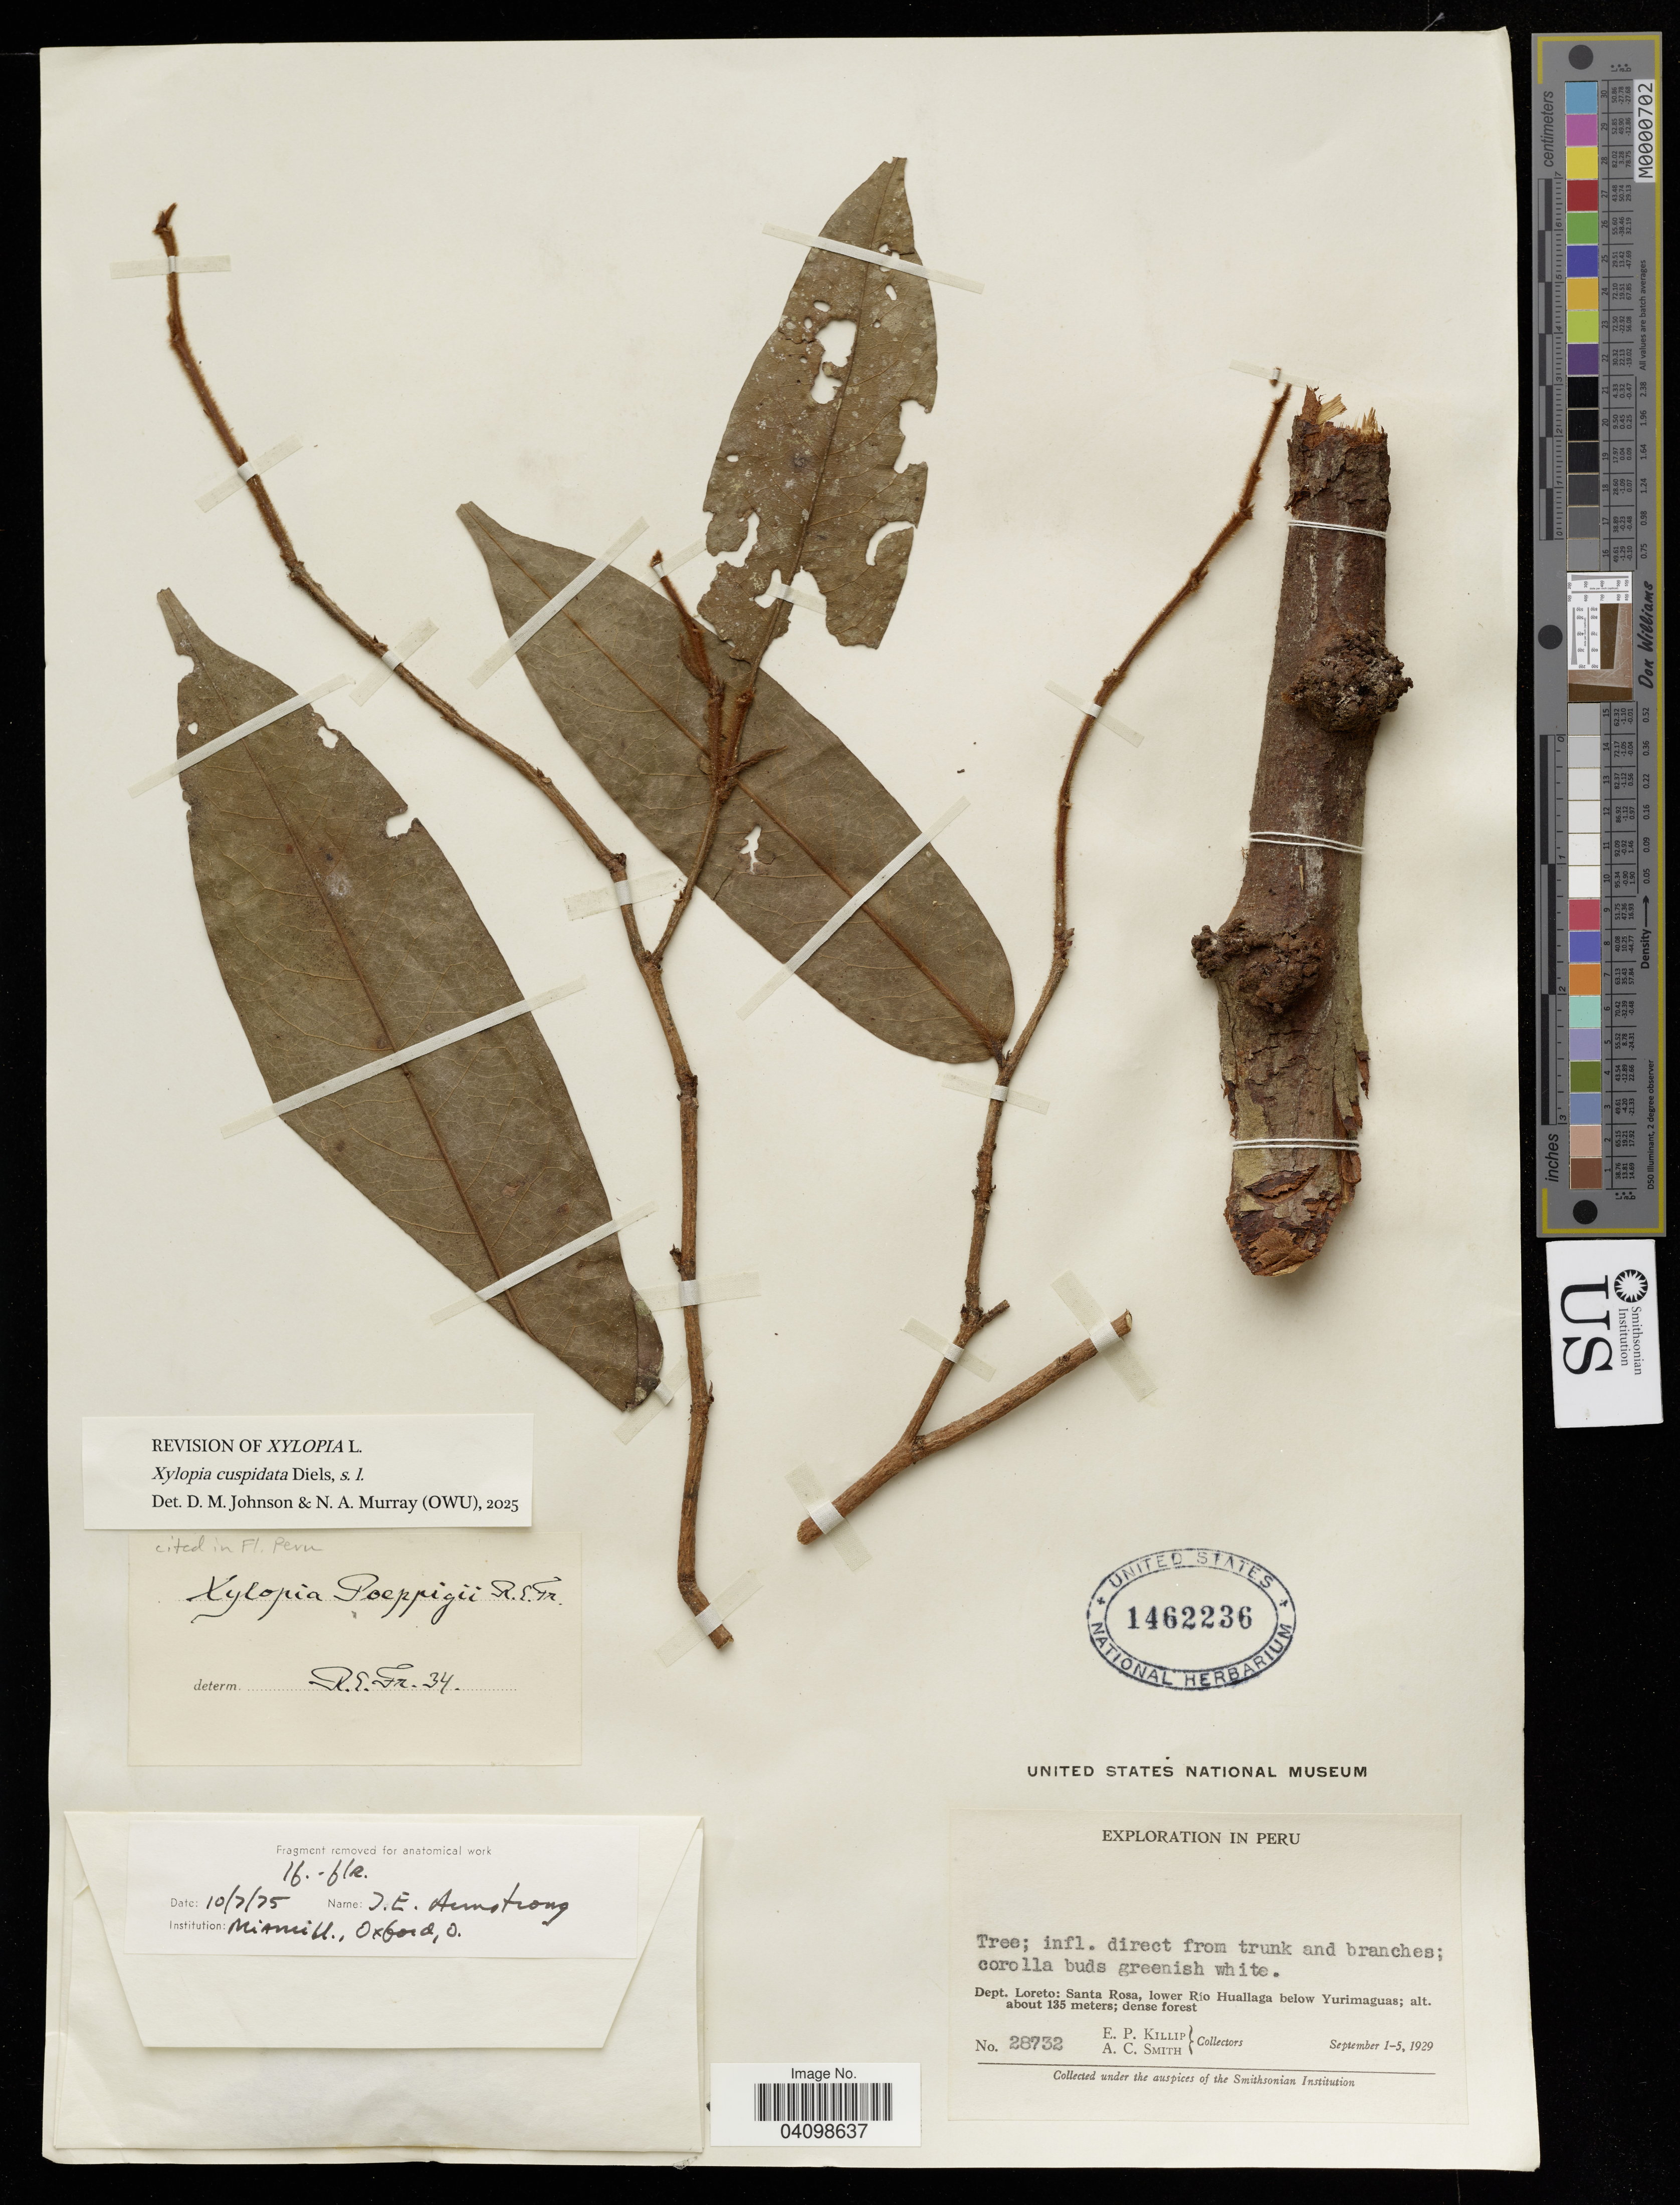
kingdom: Plantae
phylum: Tracheophyta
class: Magnoliopsida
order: Magnoliales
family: Annonaceae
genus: Xylopia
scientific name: Xylopia cuspidata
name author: Diels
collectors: E. Killip & A. C. Smith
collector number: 28732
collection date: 1929-09-01/1929-09-05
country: Peru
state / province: Loreto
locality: Santa Rosa, lower Rio Huallaga below Yurimaguas.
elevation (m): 135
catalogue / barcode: US 1462236